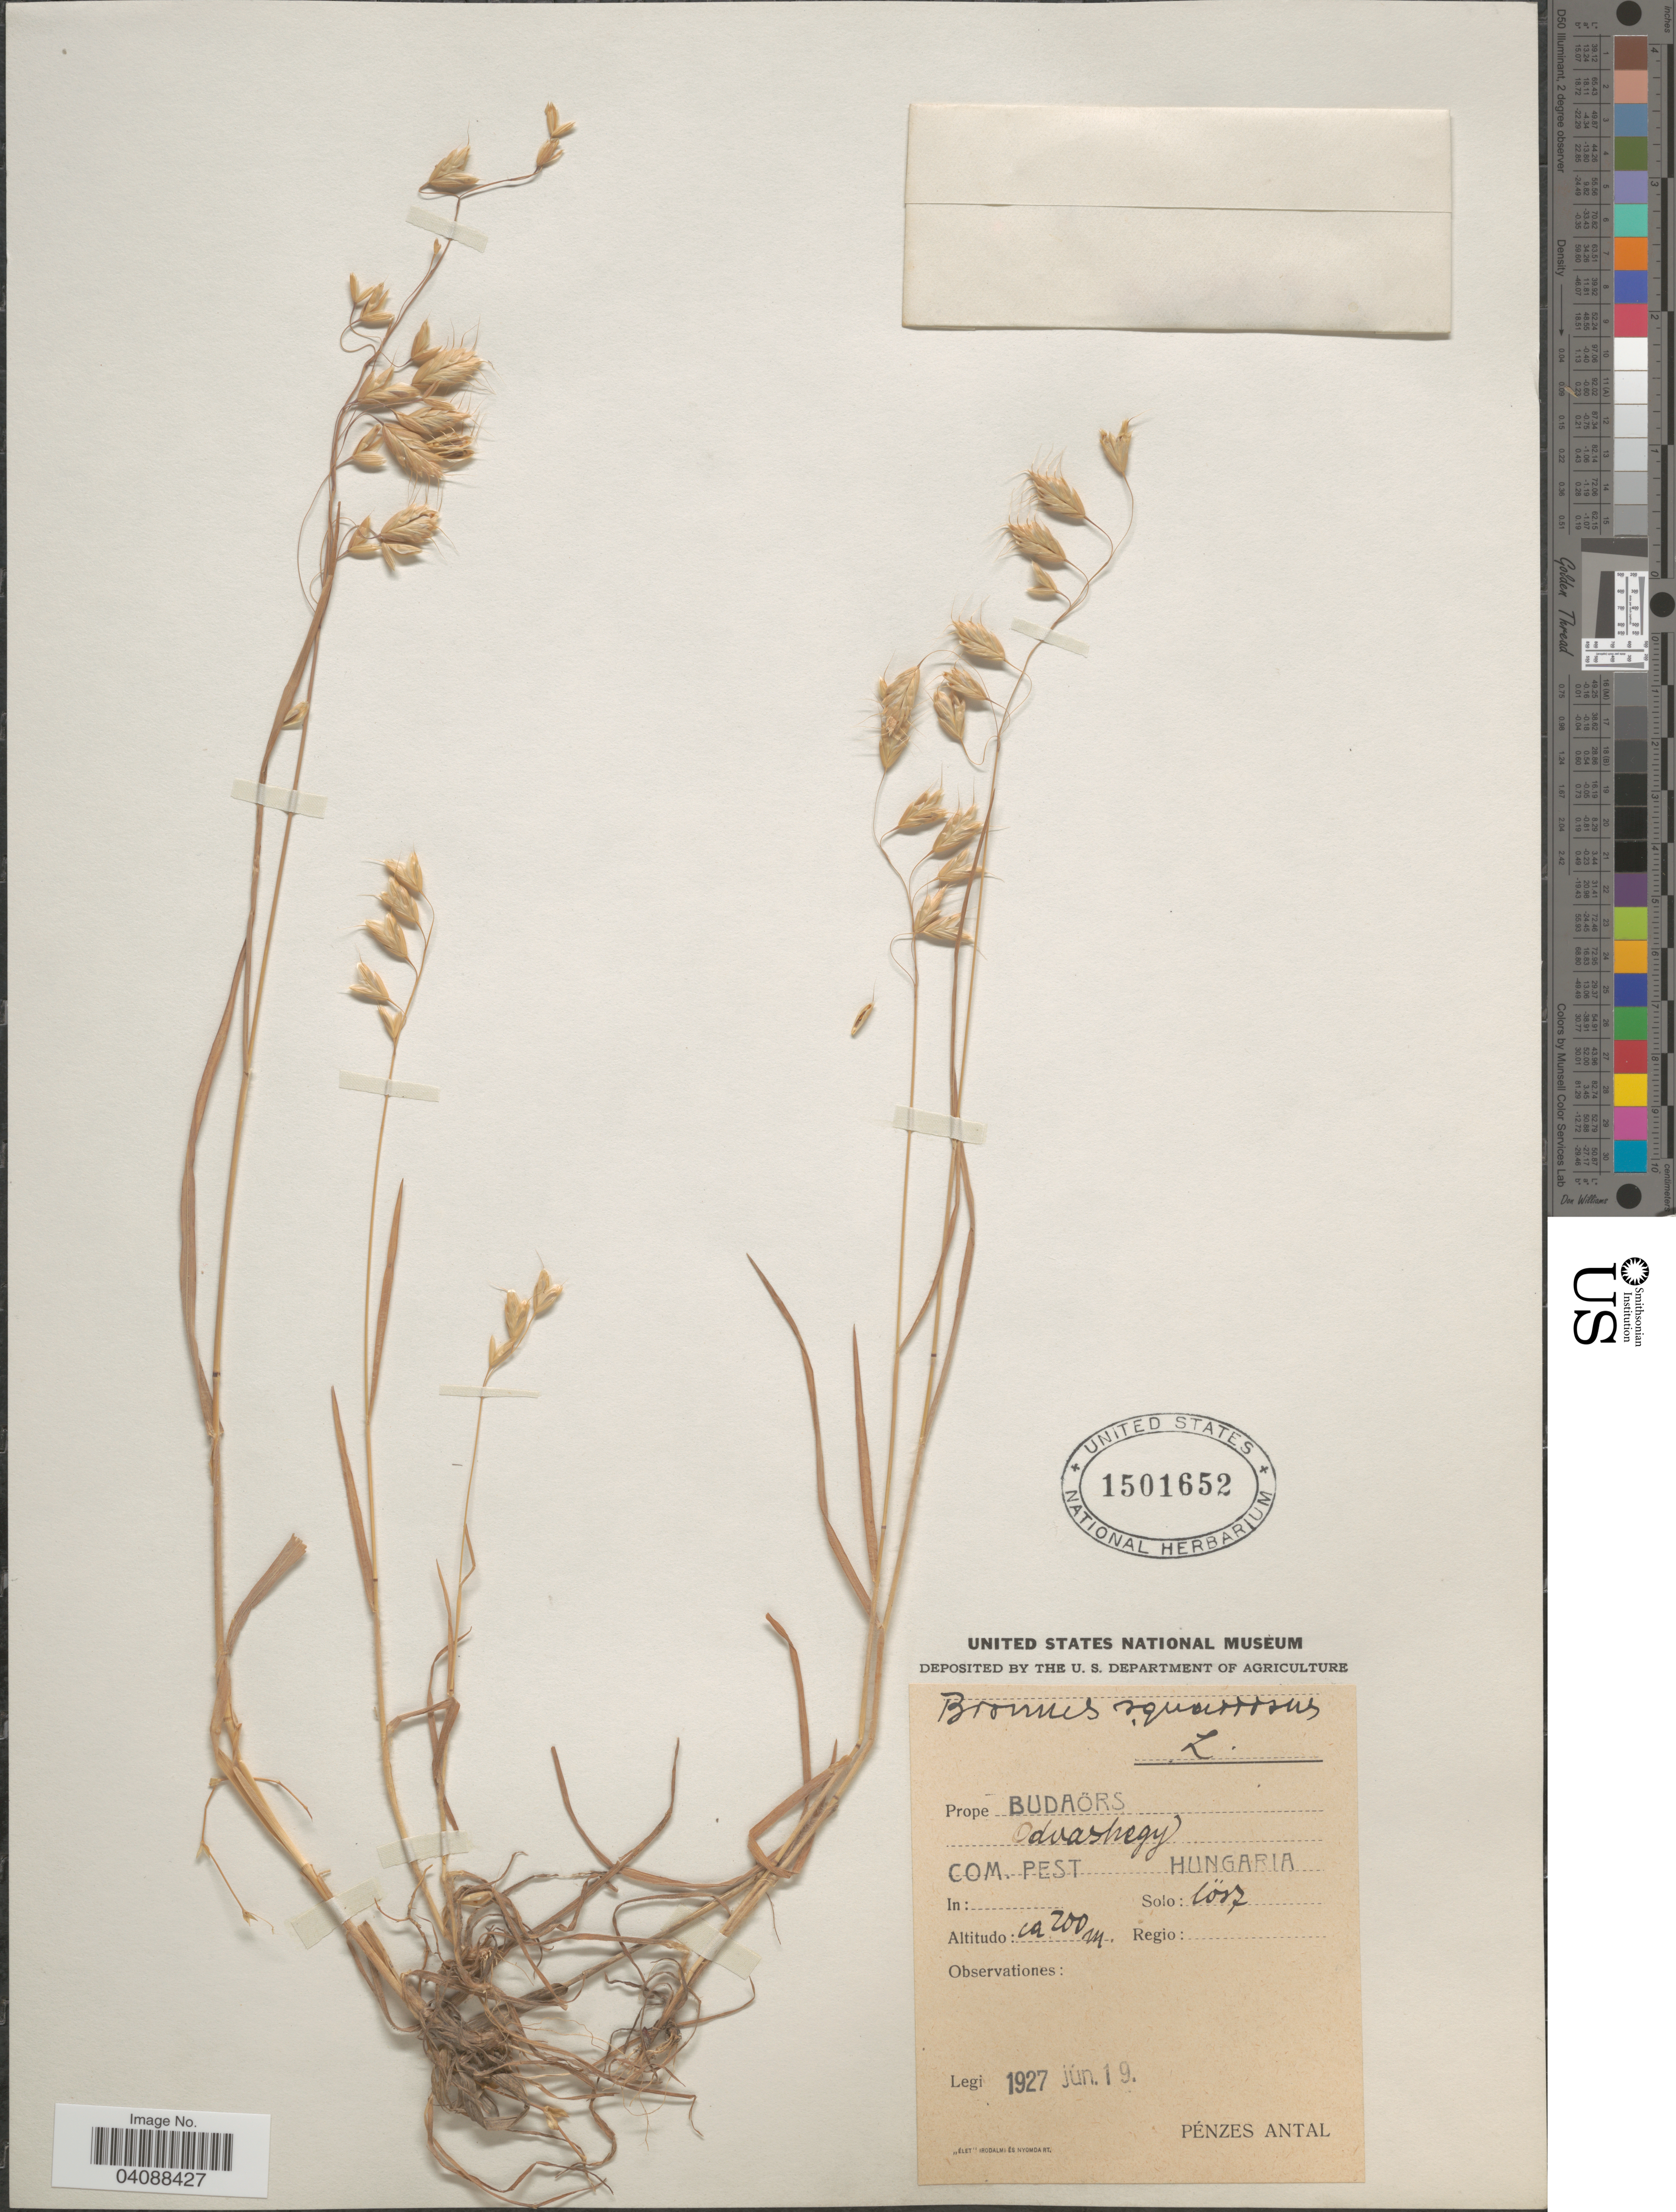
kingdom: Plantae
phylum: Tracheophyta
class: Liliopsida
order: Poales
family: Poaceae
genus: Bromus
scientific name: Bromus squarrosus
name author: L.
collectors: P. Antal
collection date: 1927-06-19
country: Hungary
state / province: Pest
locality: Prope Budaörs. Odvashegy. Com. Pest. Hungaria.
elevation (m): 200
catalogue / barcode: US 1501652